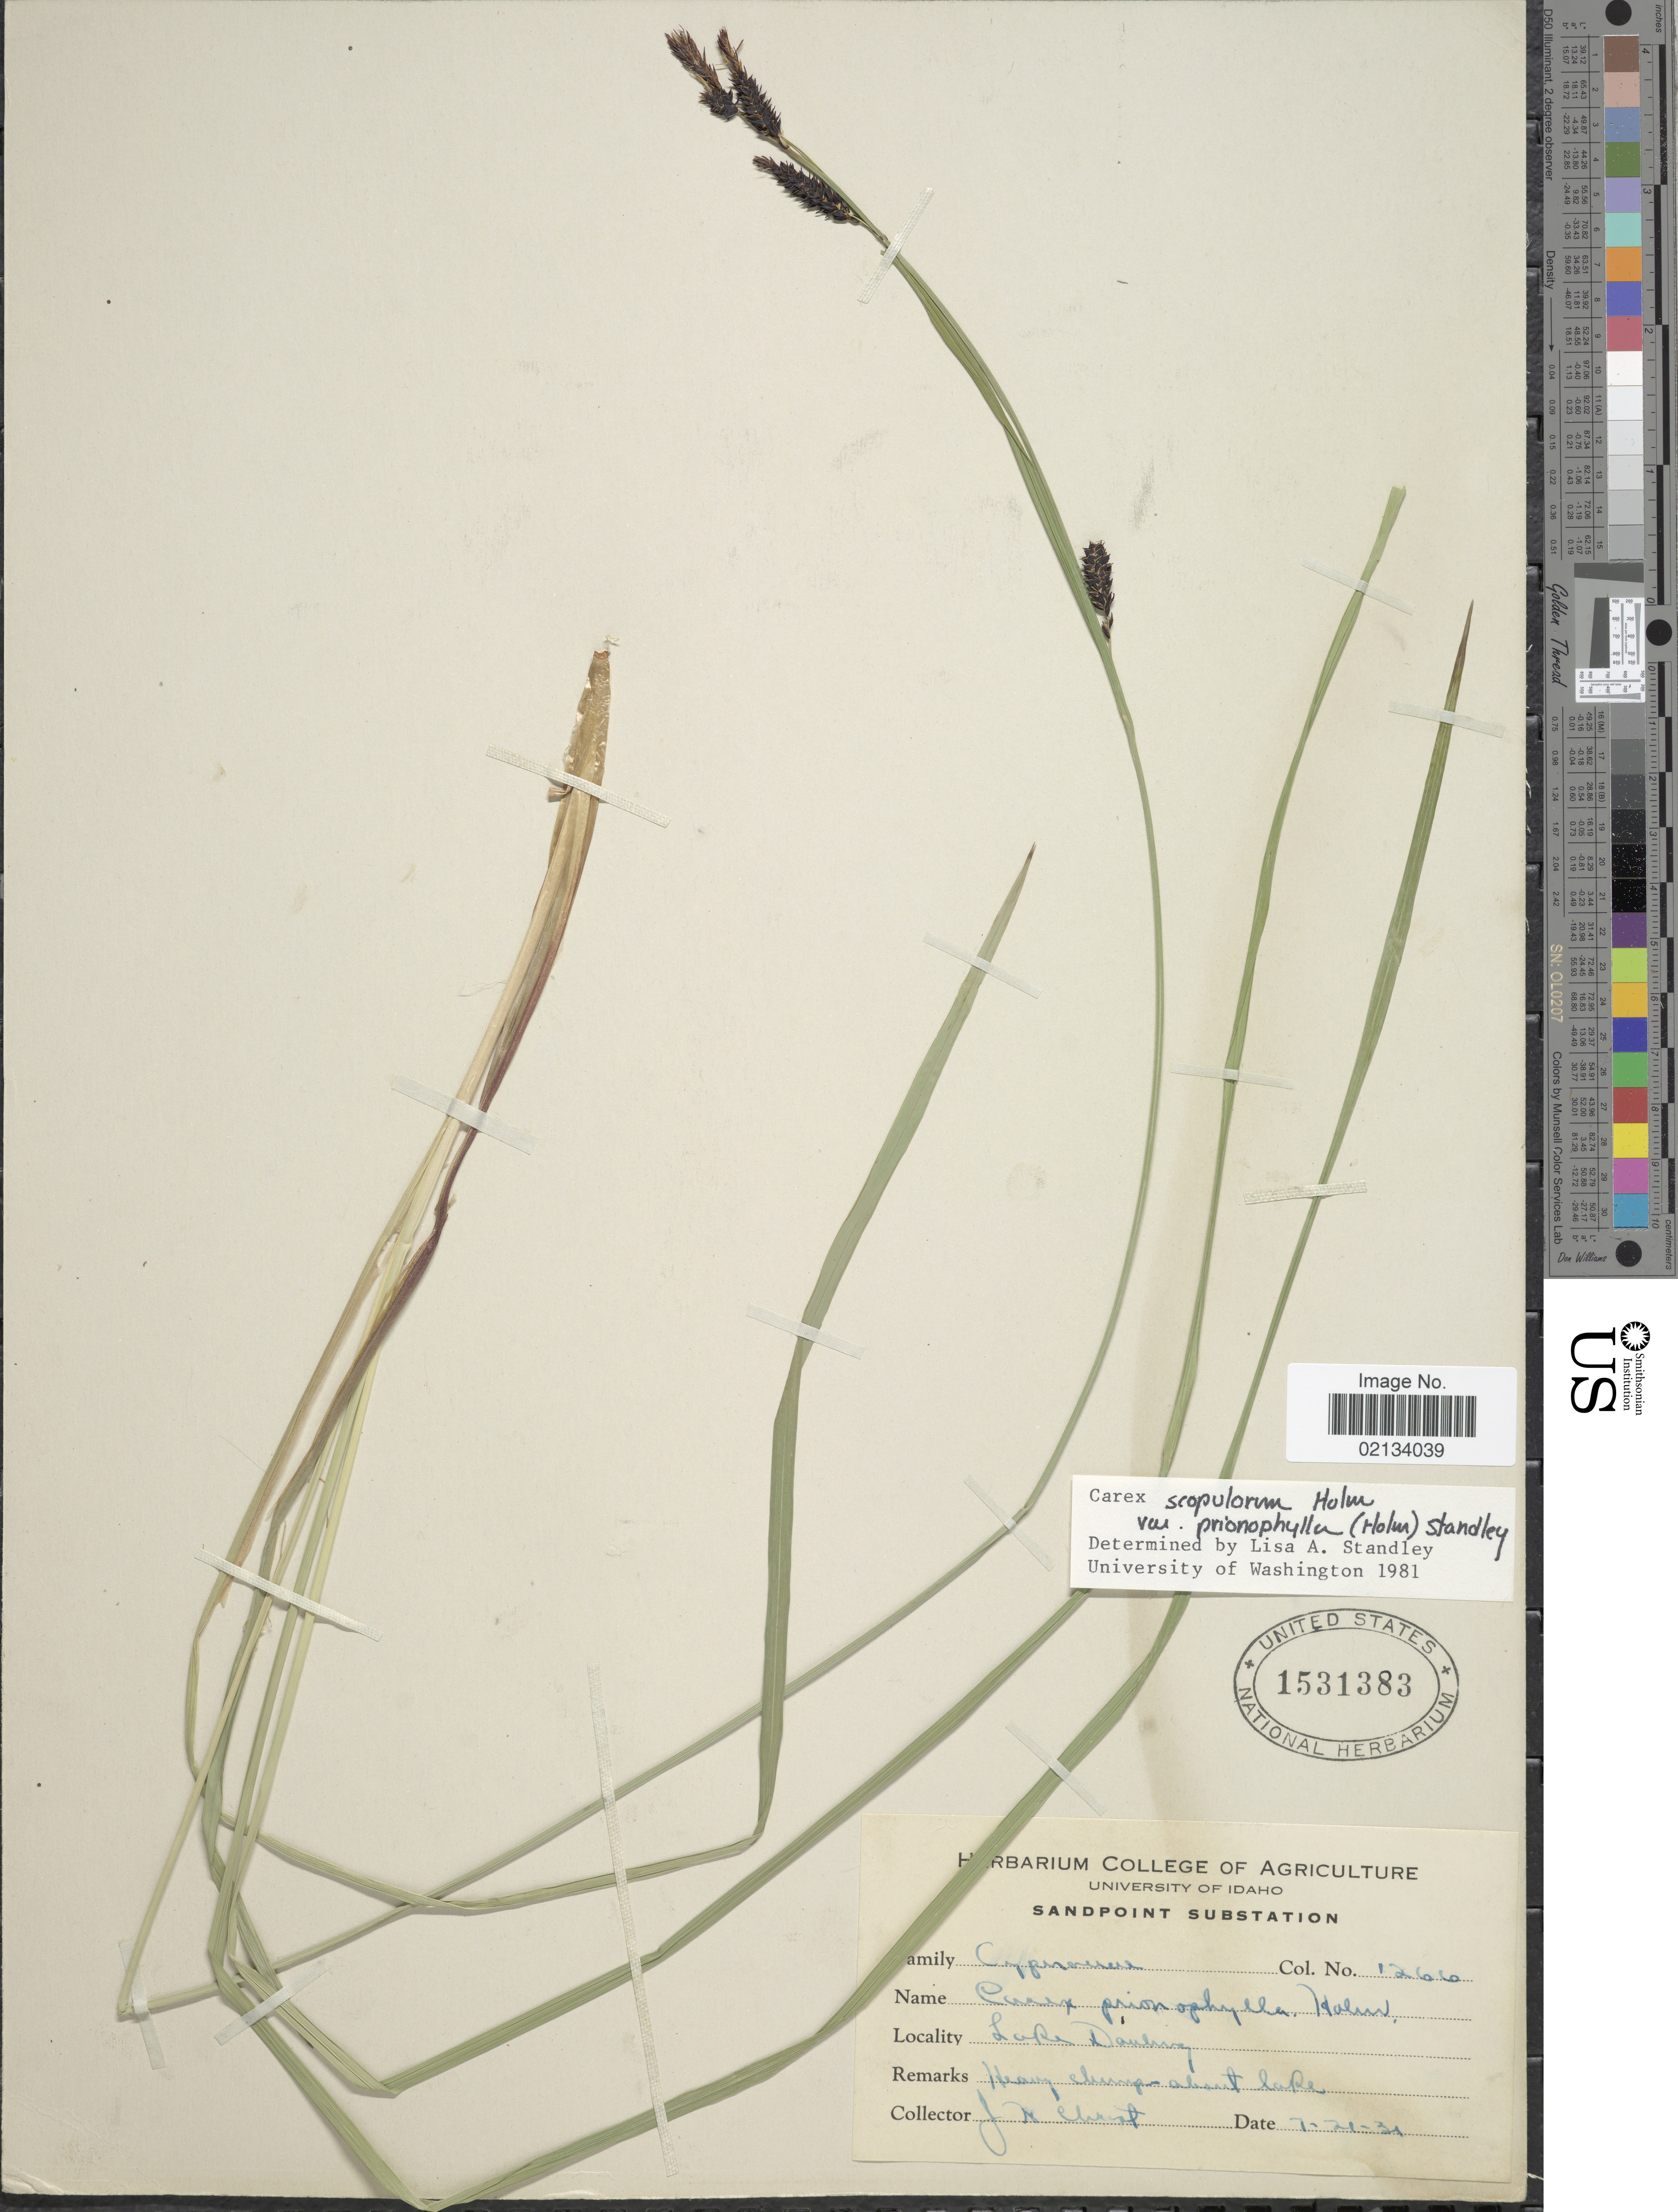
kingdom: Plantae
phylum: Tracheophyta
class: Liliopsida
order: Poales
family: Cyperaceae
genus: Carex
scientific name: Carex scopulorum var. prionophylla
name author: (Holm) L.A. Standl.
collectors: J. H. Christ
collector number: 1266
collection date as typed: Transcribed d/m/y: 21/7/31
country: United States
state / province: Idaho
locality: Sandpoint substation, Lake Darling, Heavy clumps about lake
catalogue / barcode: US 1531383